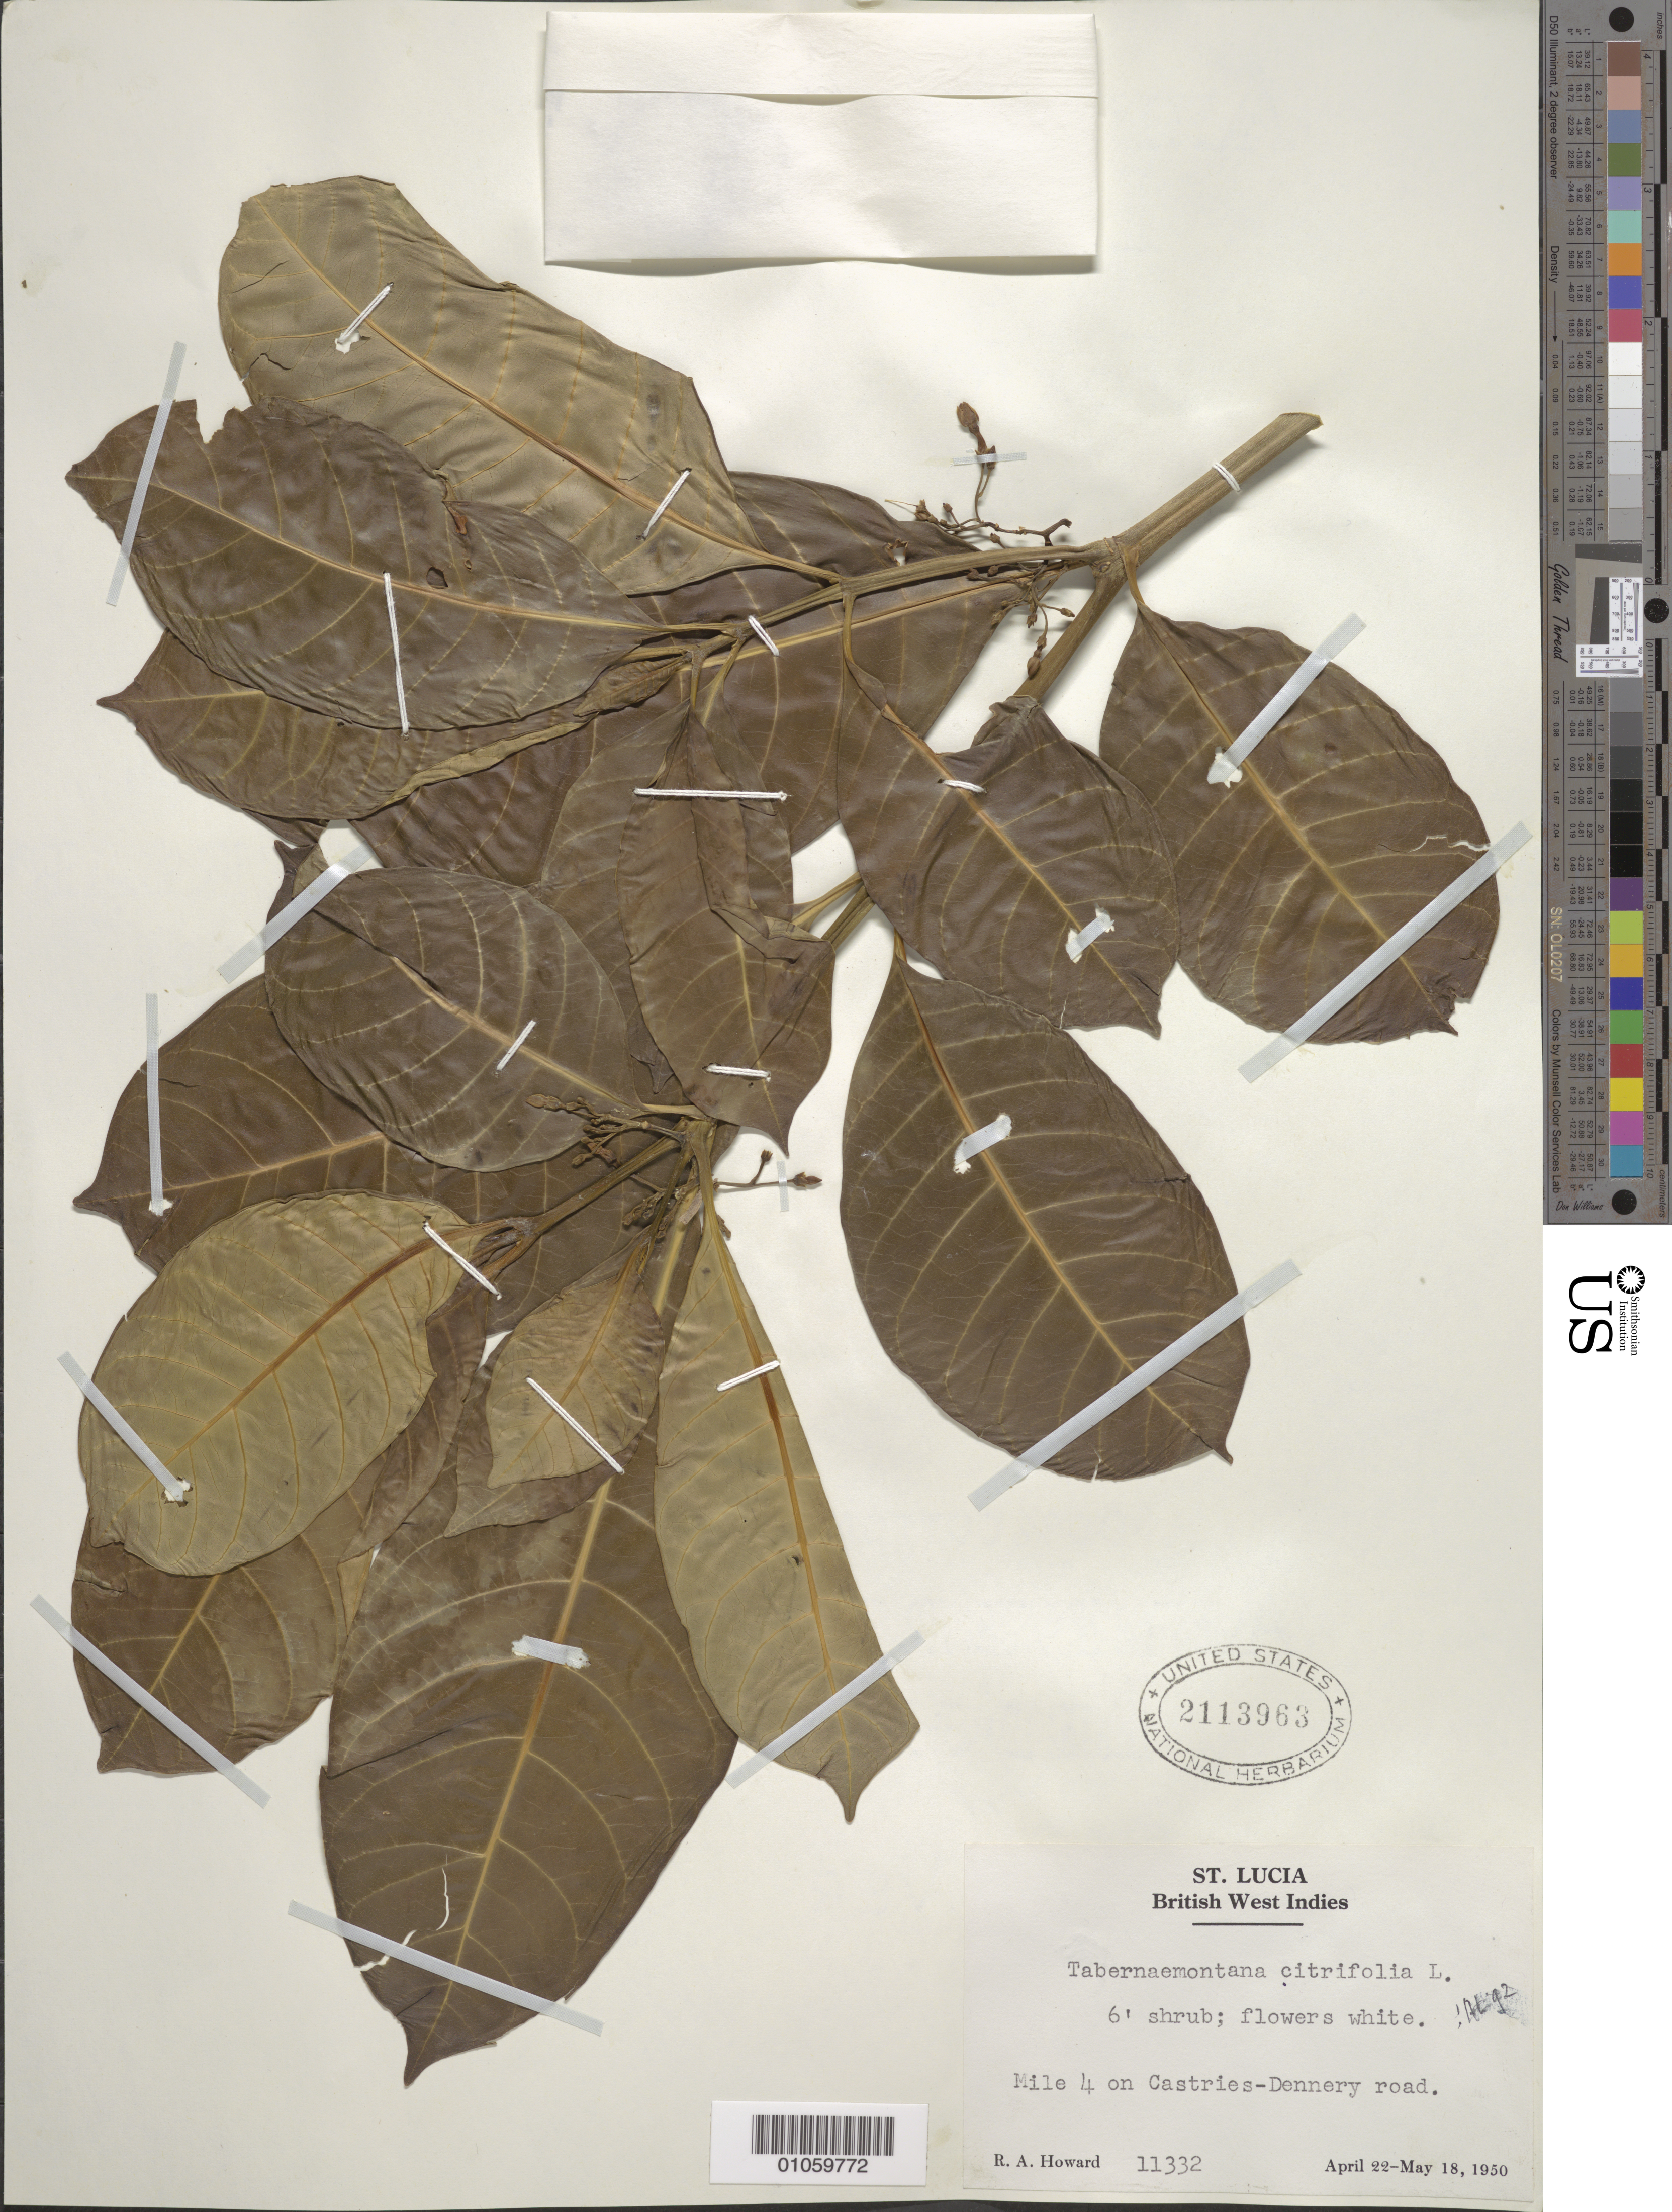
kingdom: Plantae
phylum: Tracheophyta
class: Magnoliopsida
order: Gentianales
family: Apocynaceae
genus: Tabernaemontana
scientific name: Tabernaemontana citrifolia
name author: L.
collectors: R. A. Howard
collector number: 11332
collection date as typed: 22 Apr 1950 to 18 May 1950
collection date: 1950-04-22/1950-05-18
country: St. Lucia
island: St. Lucia I.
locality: Mile 4 on Castries-Dennery road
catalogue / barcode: US 2113963